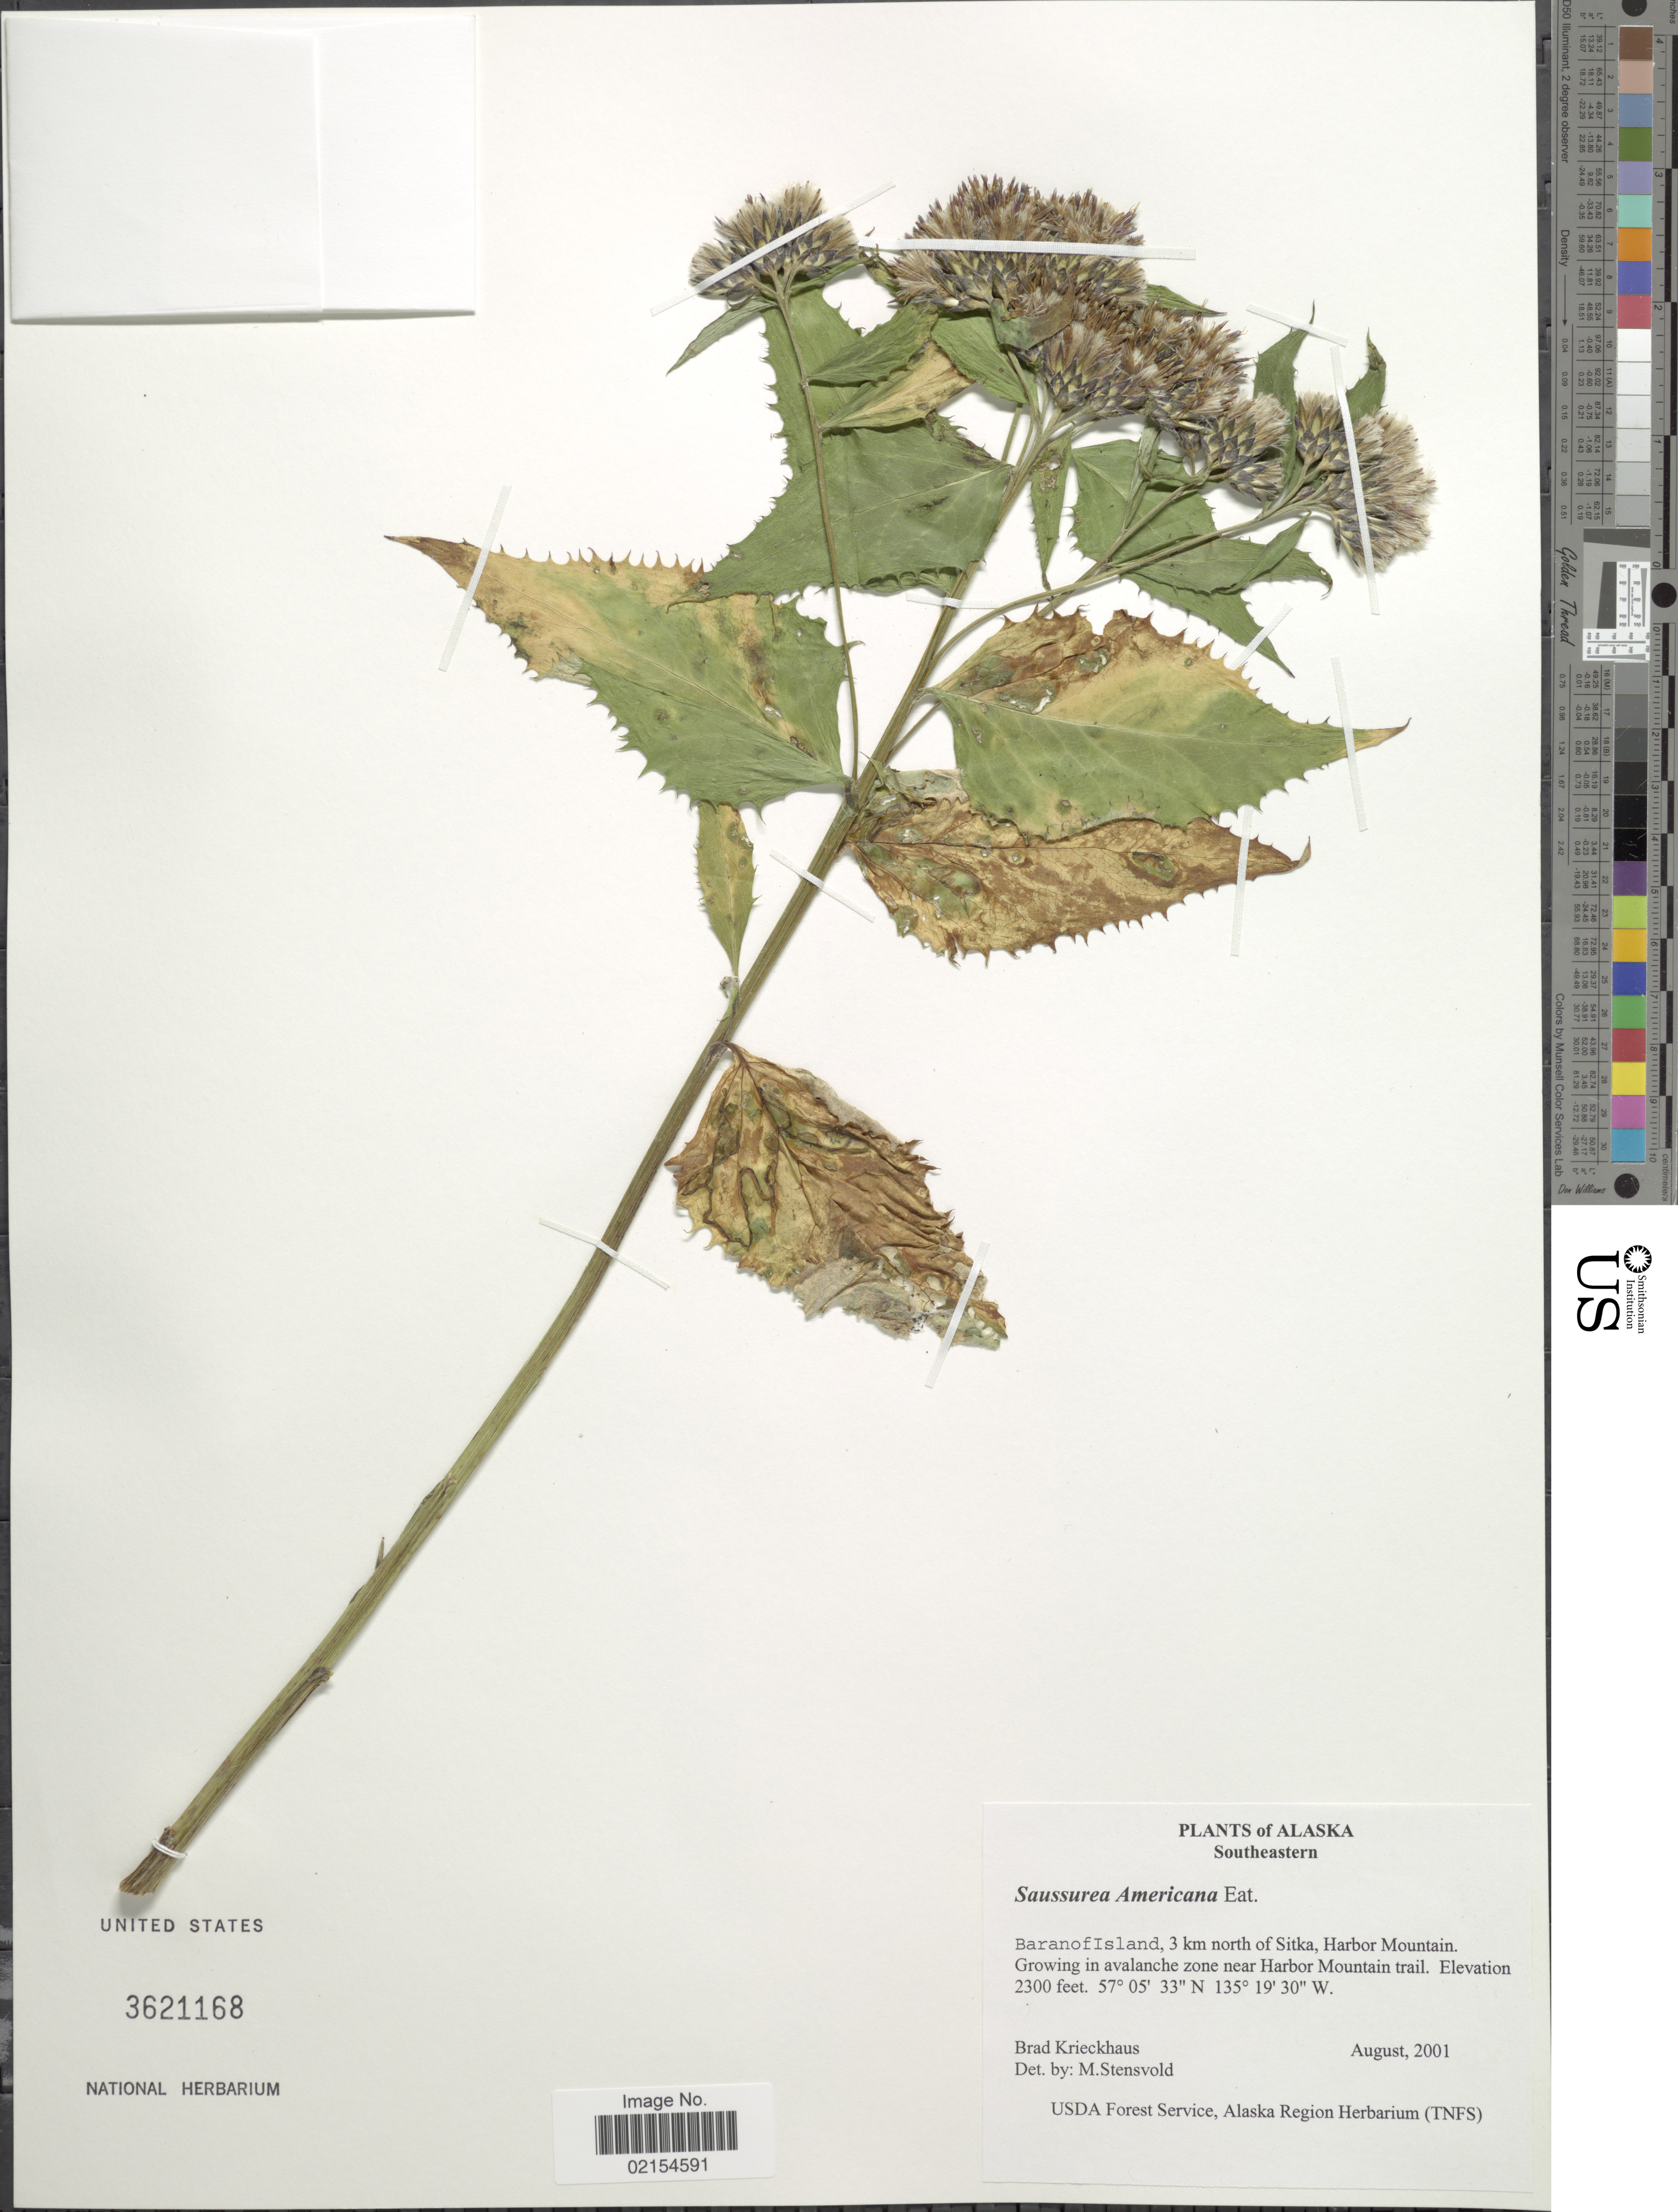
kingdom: Plantae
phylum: Tracheophyta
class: Magnoliopsida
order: Asterales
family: Asteraceae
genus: Saussurea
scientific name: Saussurea americana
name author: D.C. Eaton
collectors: B. Krieckhaus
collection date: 2001-08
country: United States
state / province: Alaska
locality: Southeastern, BaranofIsland, 3 km north of Sitka, Harbor Mountain, Growing in avalanche zone near Harbor Mountain trail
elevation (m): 701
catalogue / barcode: US 3621168